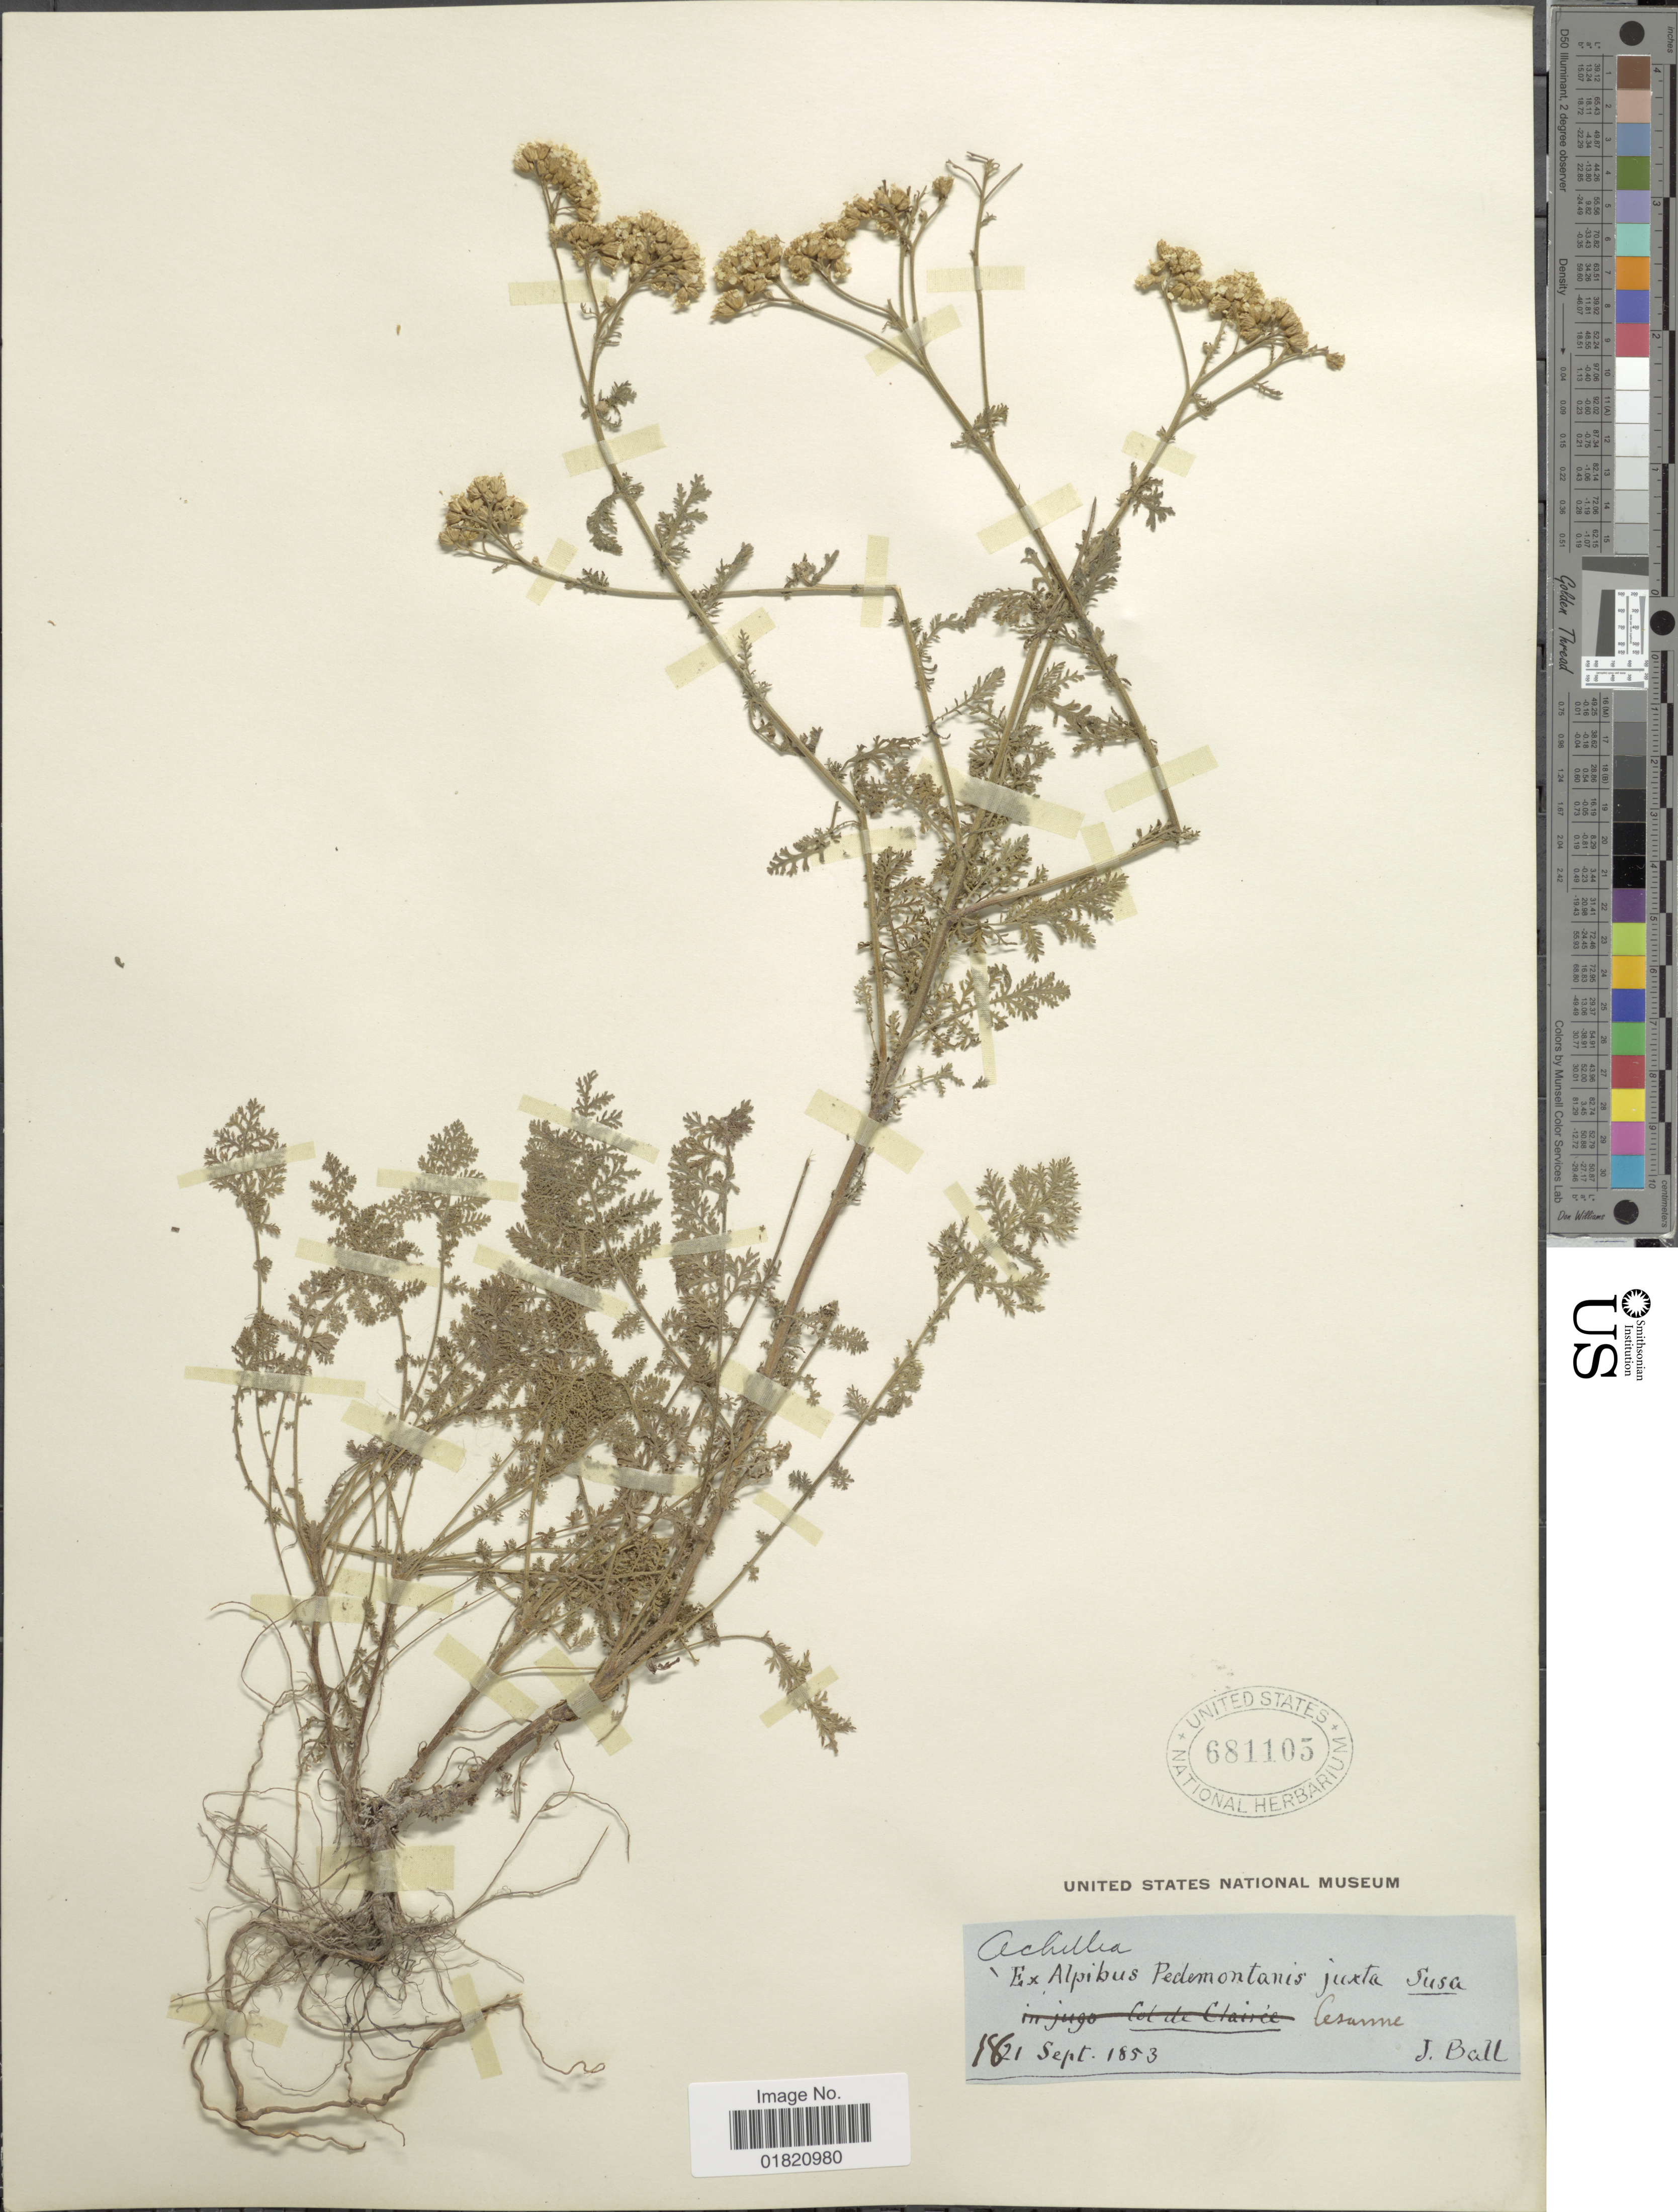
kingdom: Plantae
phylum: Tracheophyta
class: Magnoliopsida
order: Asterales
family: Asteraceae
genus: Achillea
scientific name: Achillea sp.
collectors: J. Ball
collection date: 1853-09-18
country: Italy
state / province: Piedmont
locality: Susa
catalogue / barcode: US 681105